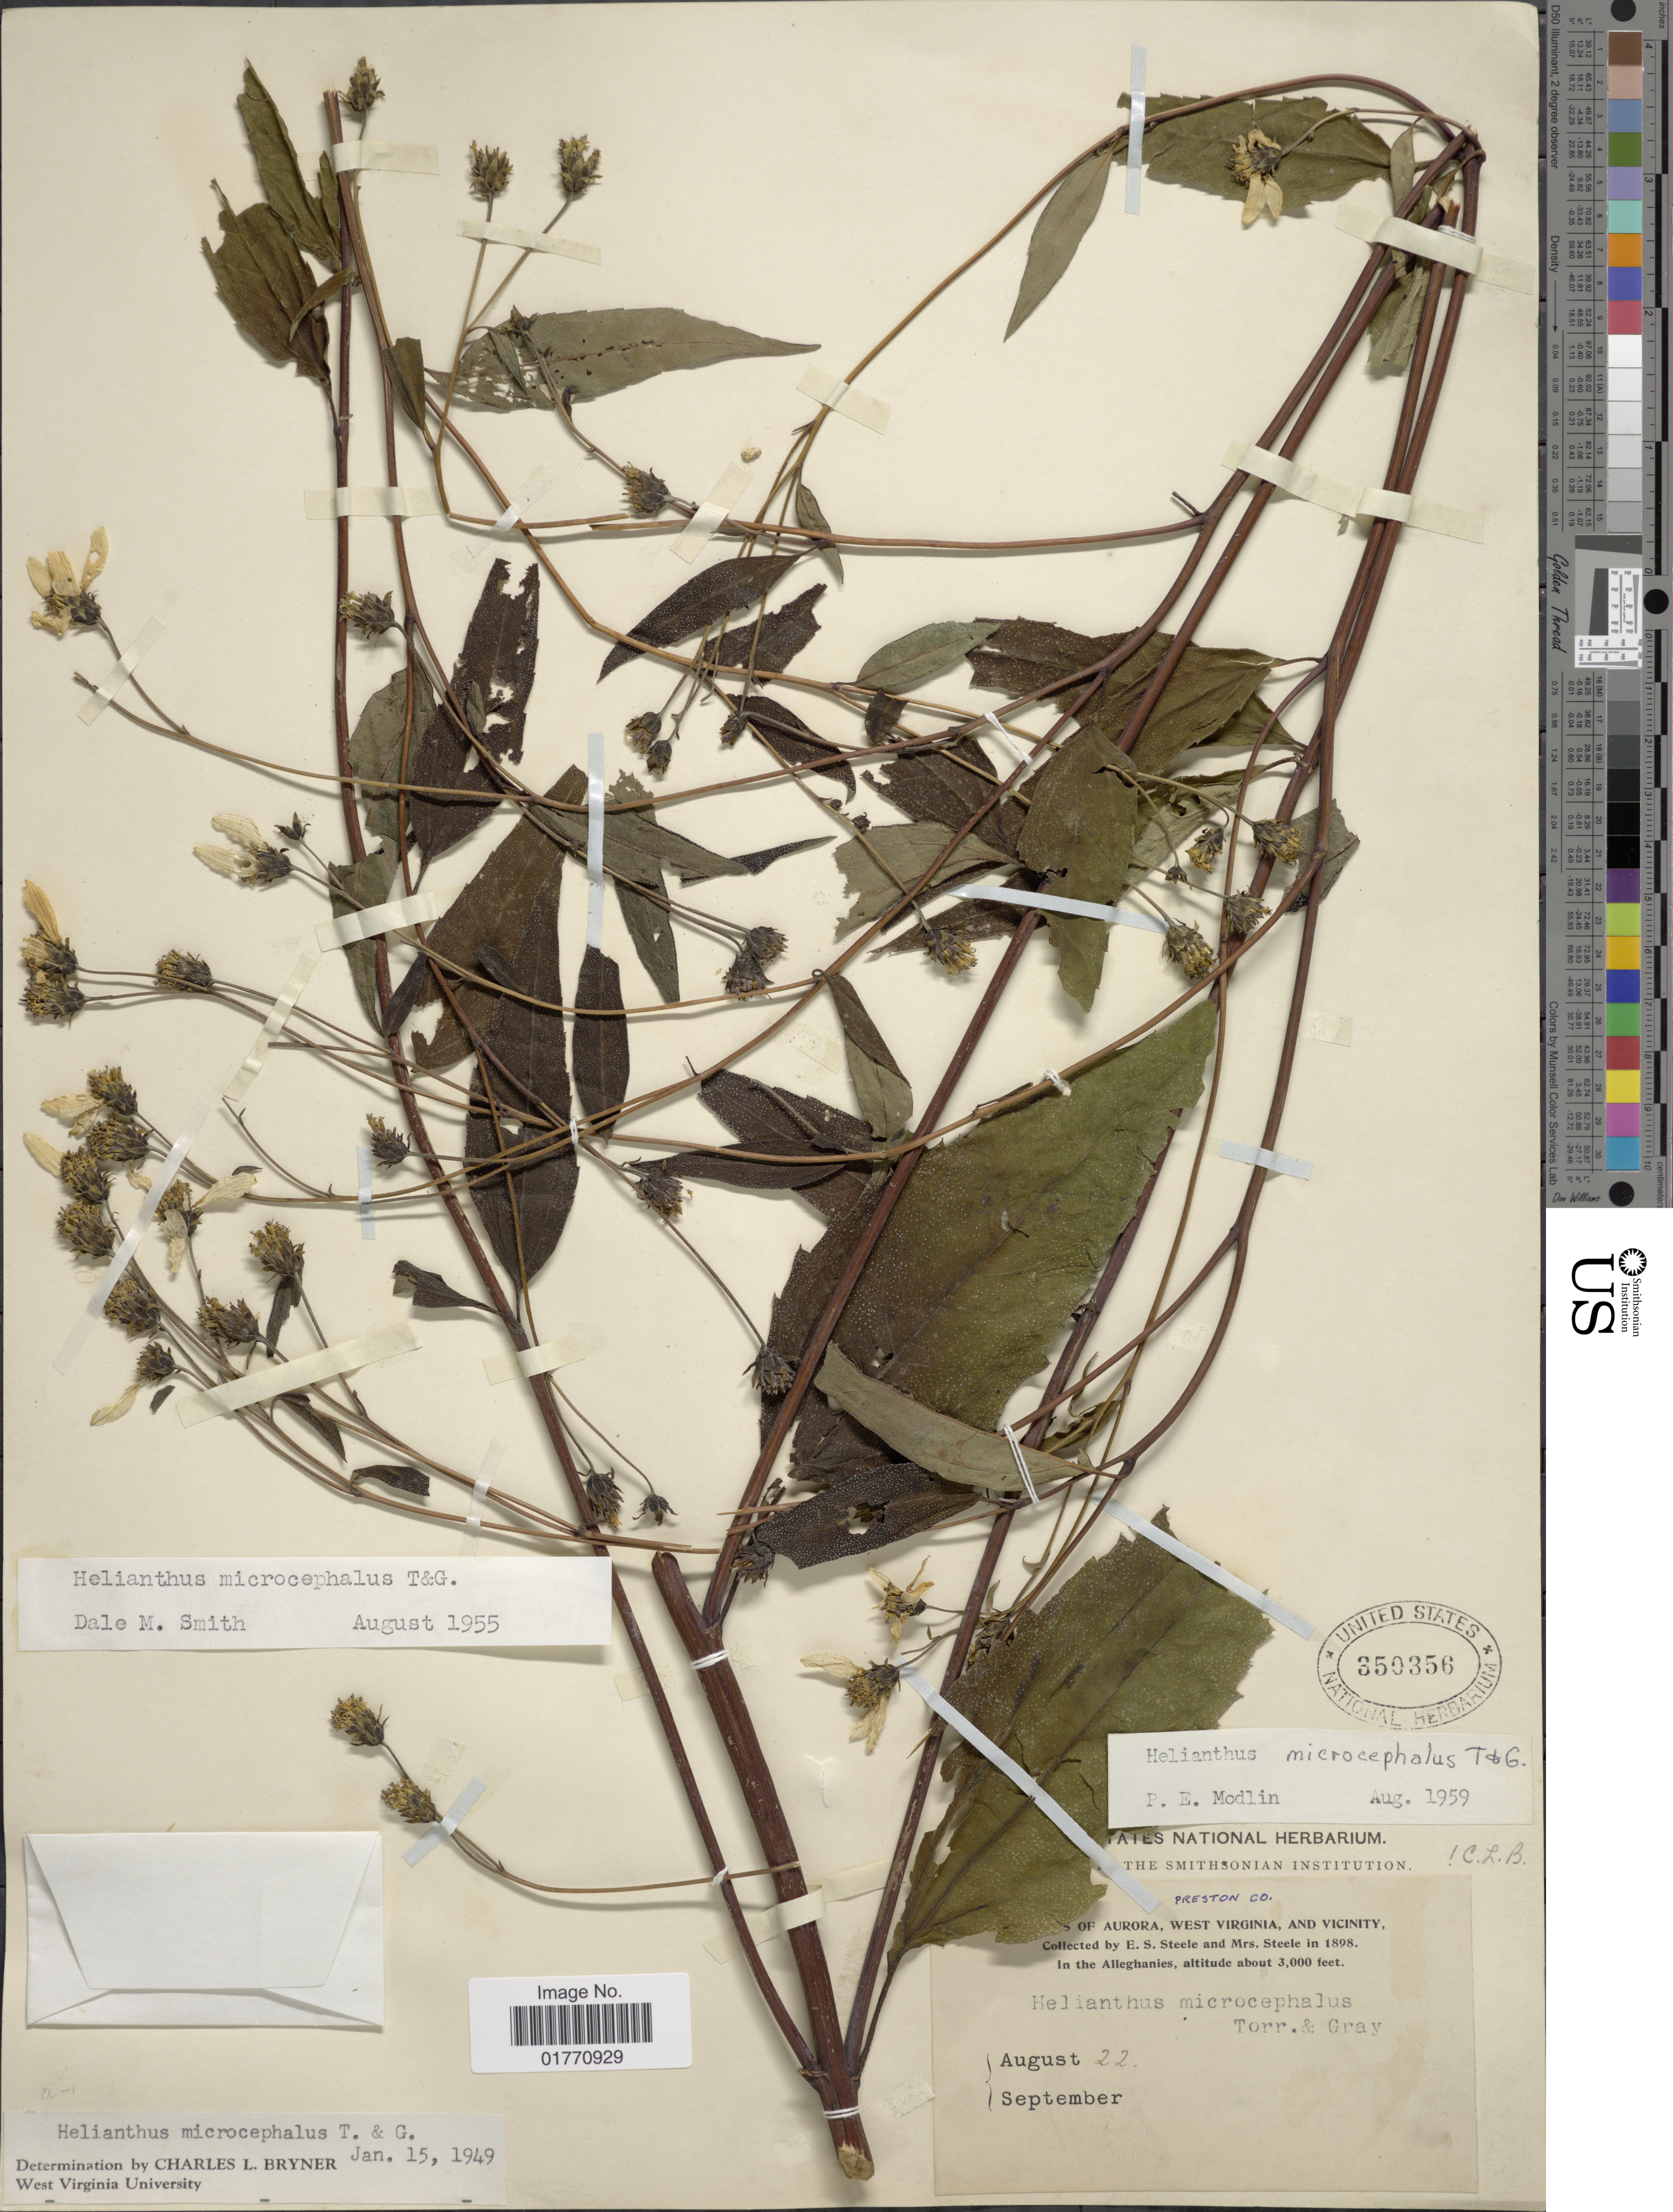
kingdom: Plantae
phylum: Tracheophyta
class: Magnoliopsida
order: Asterales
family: Asteraceae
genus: Helianthus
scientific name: Helianthus microcephalus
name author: Torr. & A. Gray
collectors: E. Steele & Mrs. E. S. Steele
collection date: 1898-08-22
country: United States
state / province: West Virginia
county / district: Preston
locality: Aurora, and vicinity, in the Alleghanies, Preston Co.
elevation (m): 914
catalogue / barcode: US 350356